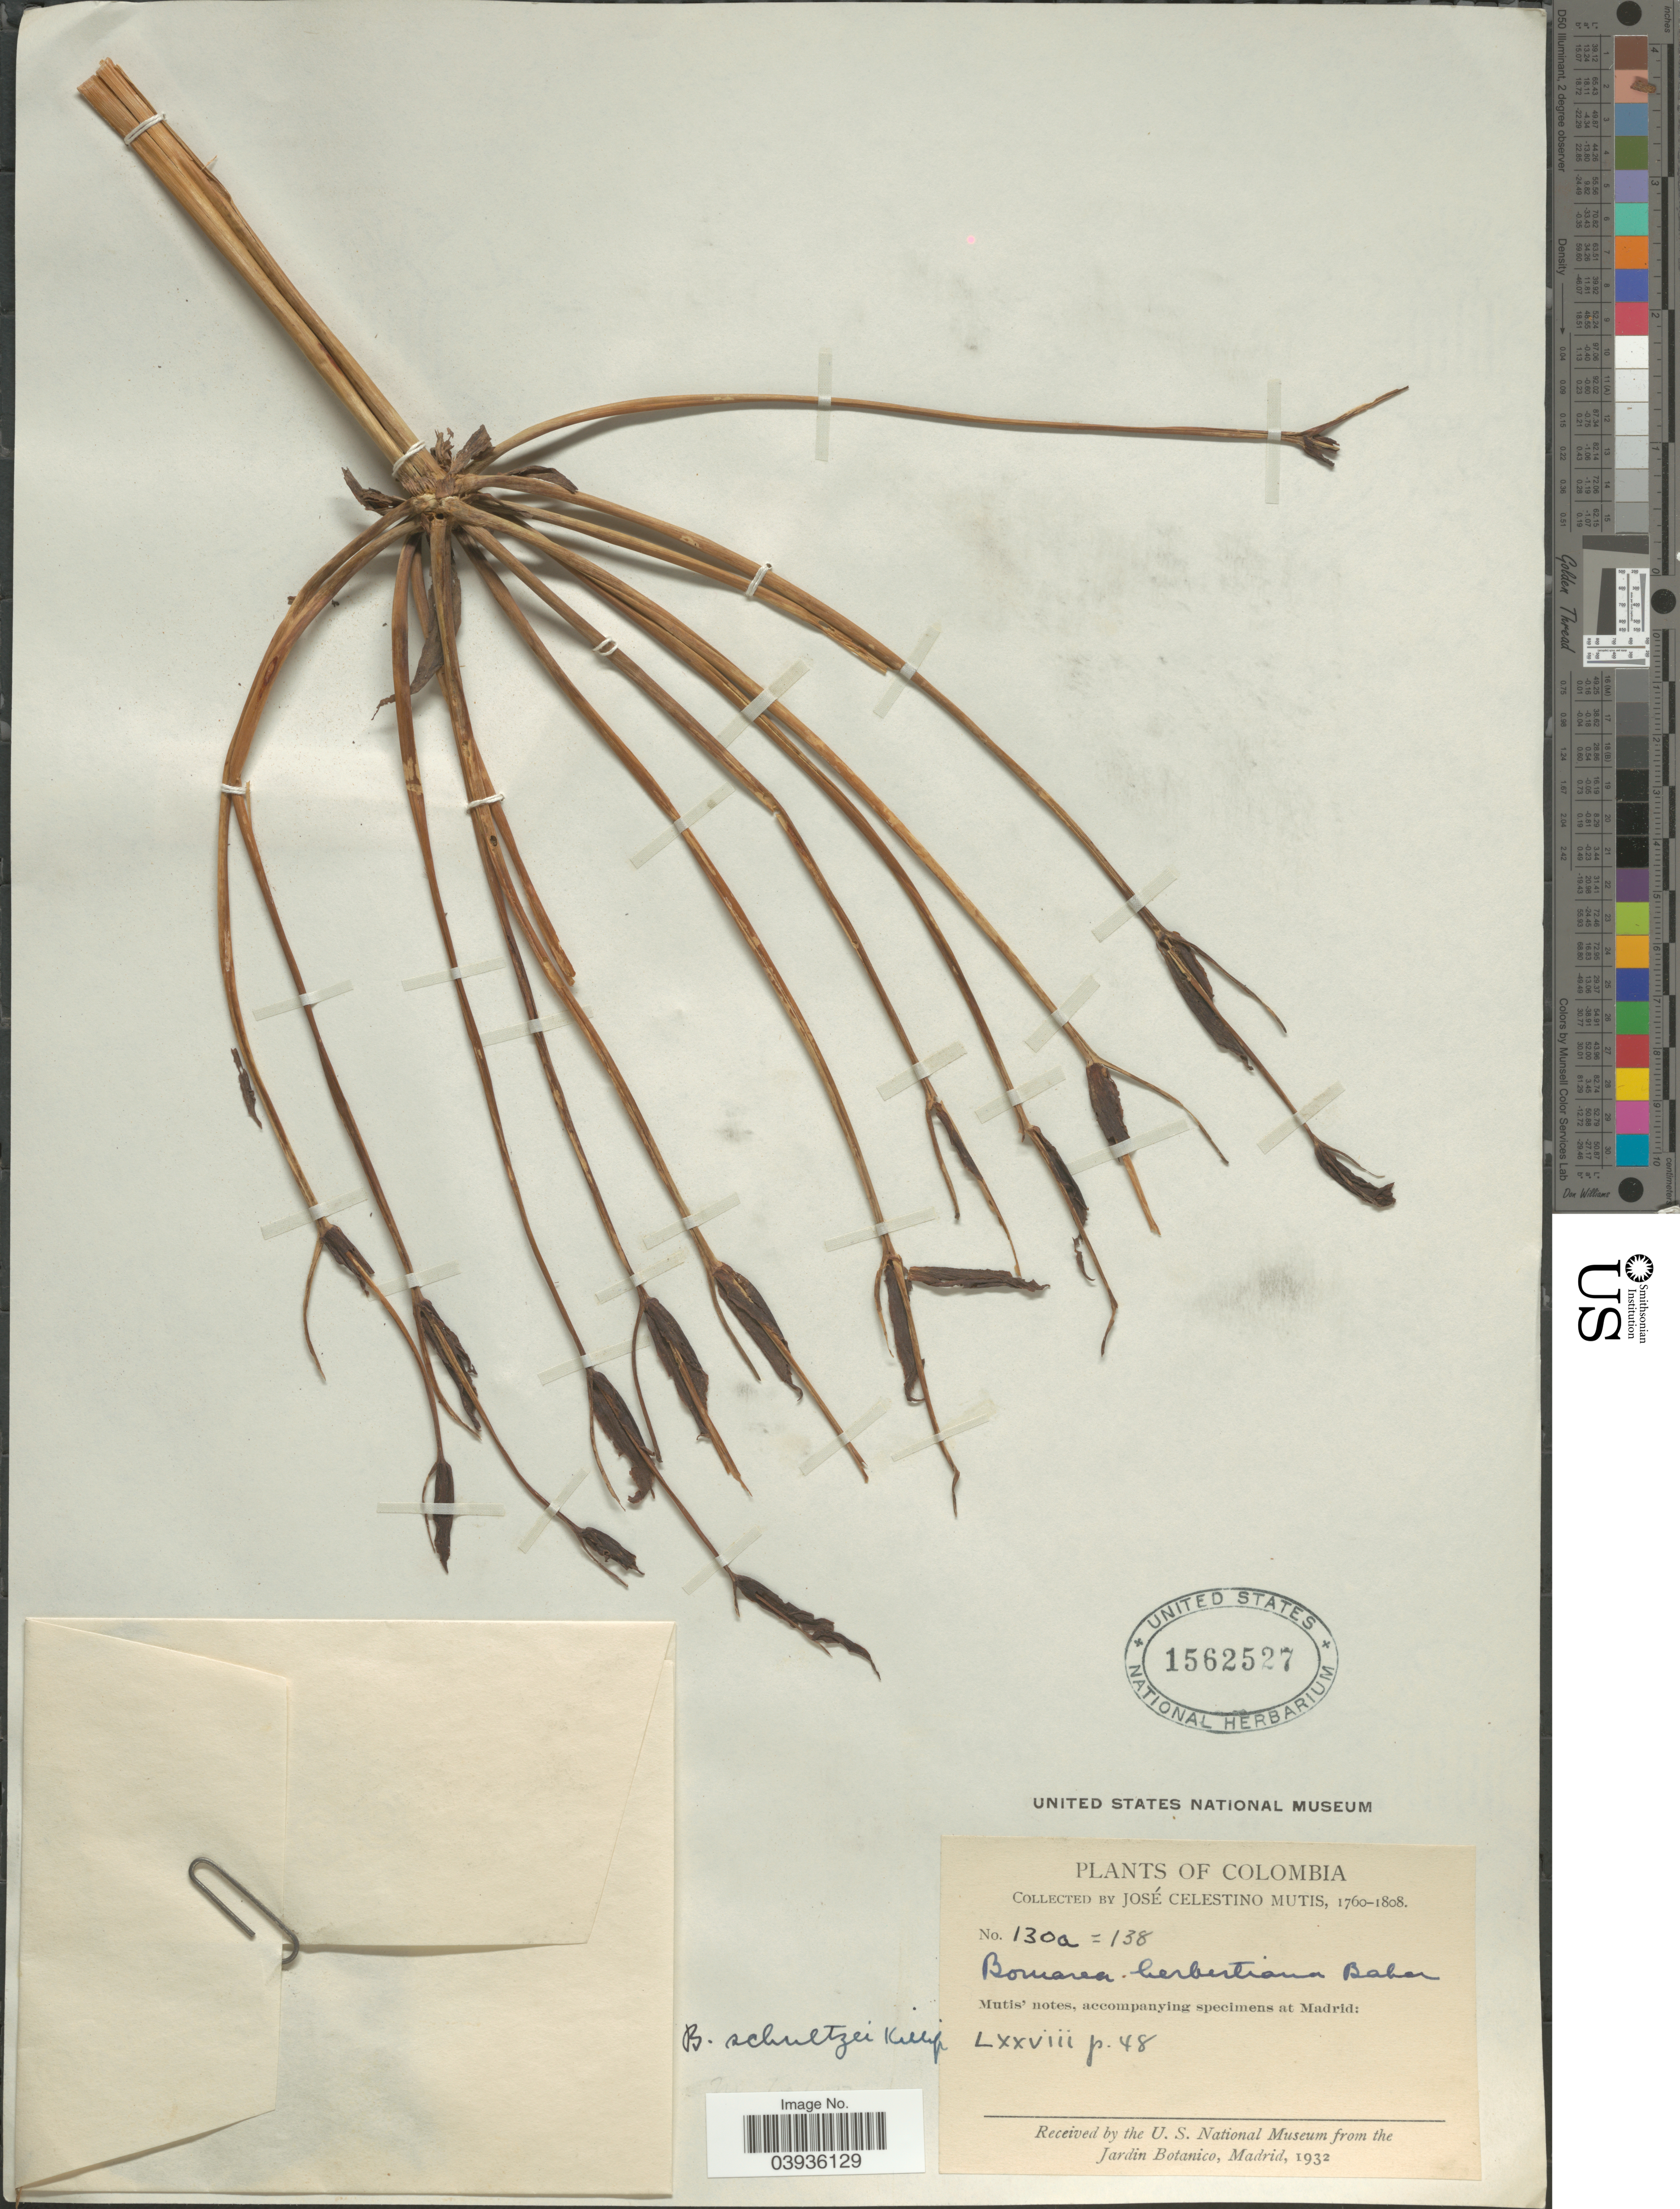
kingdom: Plantae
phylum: Tracheophyta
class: Liliopsida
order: Liliales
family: Alstroemeriaceae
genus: Bomarea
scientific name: Bomarea schultzei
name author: Killip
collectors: J. C. B. Mutis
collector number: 130a=138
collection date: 1760/1808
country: Colombia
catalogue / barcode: US 1562527